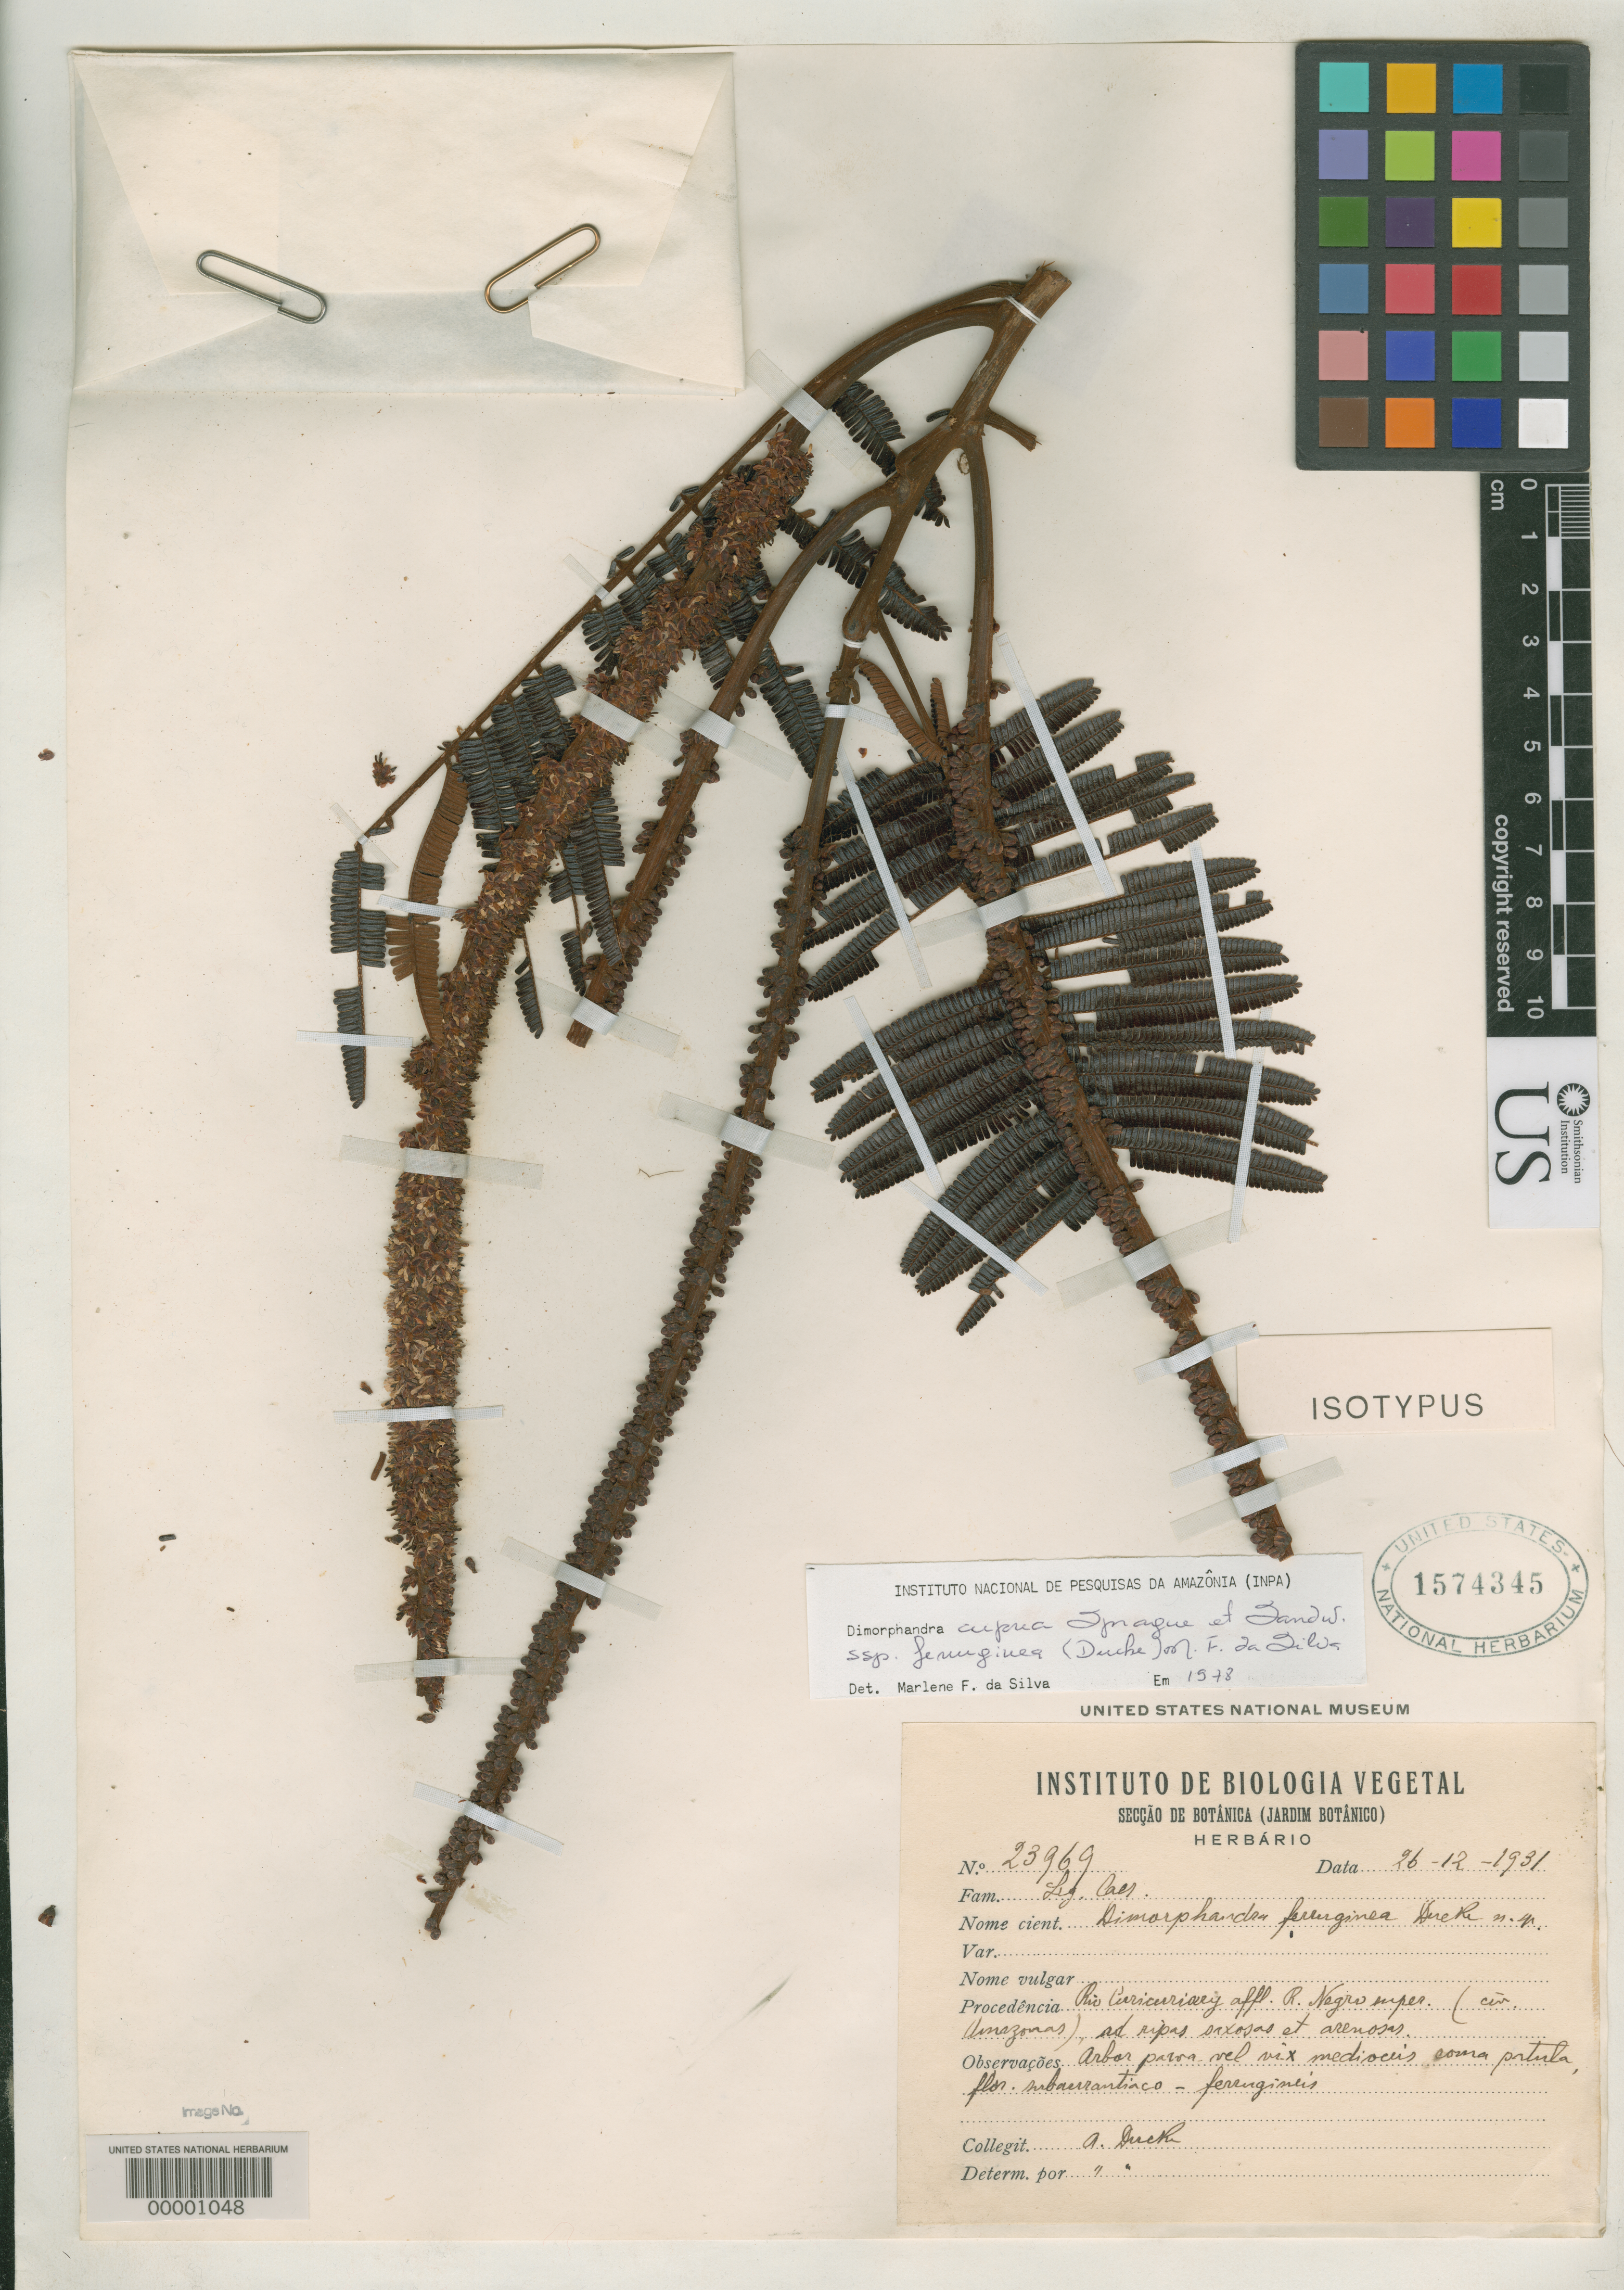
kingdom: Plantae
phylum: Tracheophyta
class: Magnoliopsida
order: Fabales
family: Fabaceae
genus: Dimorphandra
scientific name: Dimorphandra ferruginea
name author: Ducke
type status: Isotype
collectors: A. Ducke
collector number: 23969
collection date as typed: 26 Dec 1931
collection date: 1931-12-26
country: Brazil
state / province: Amazonas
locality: Curicuriary, Rio Negro.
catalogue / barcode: US 1574345